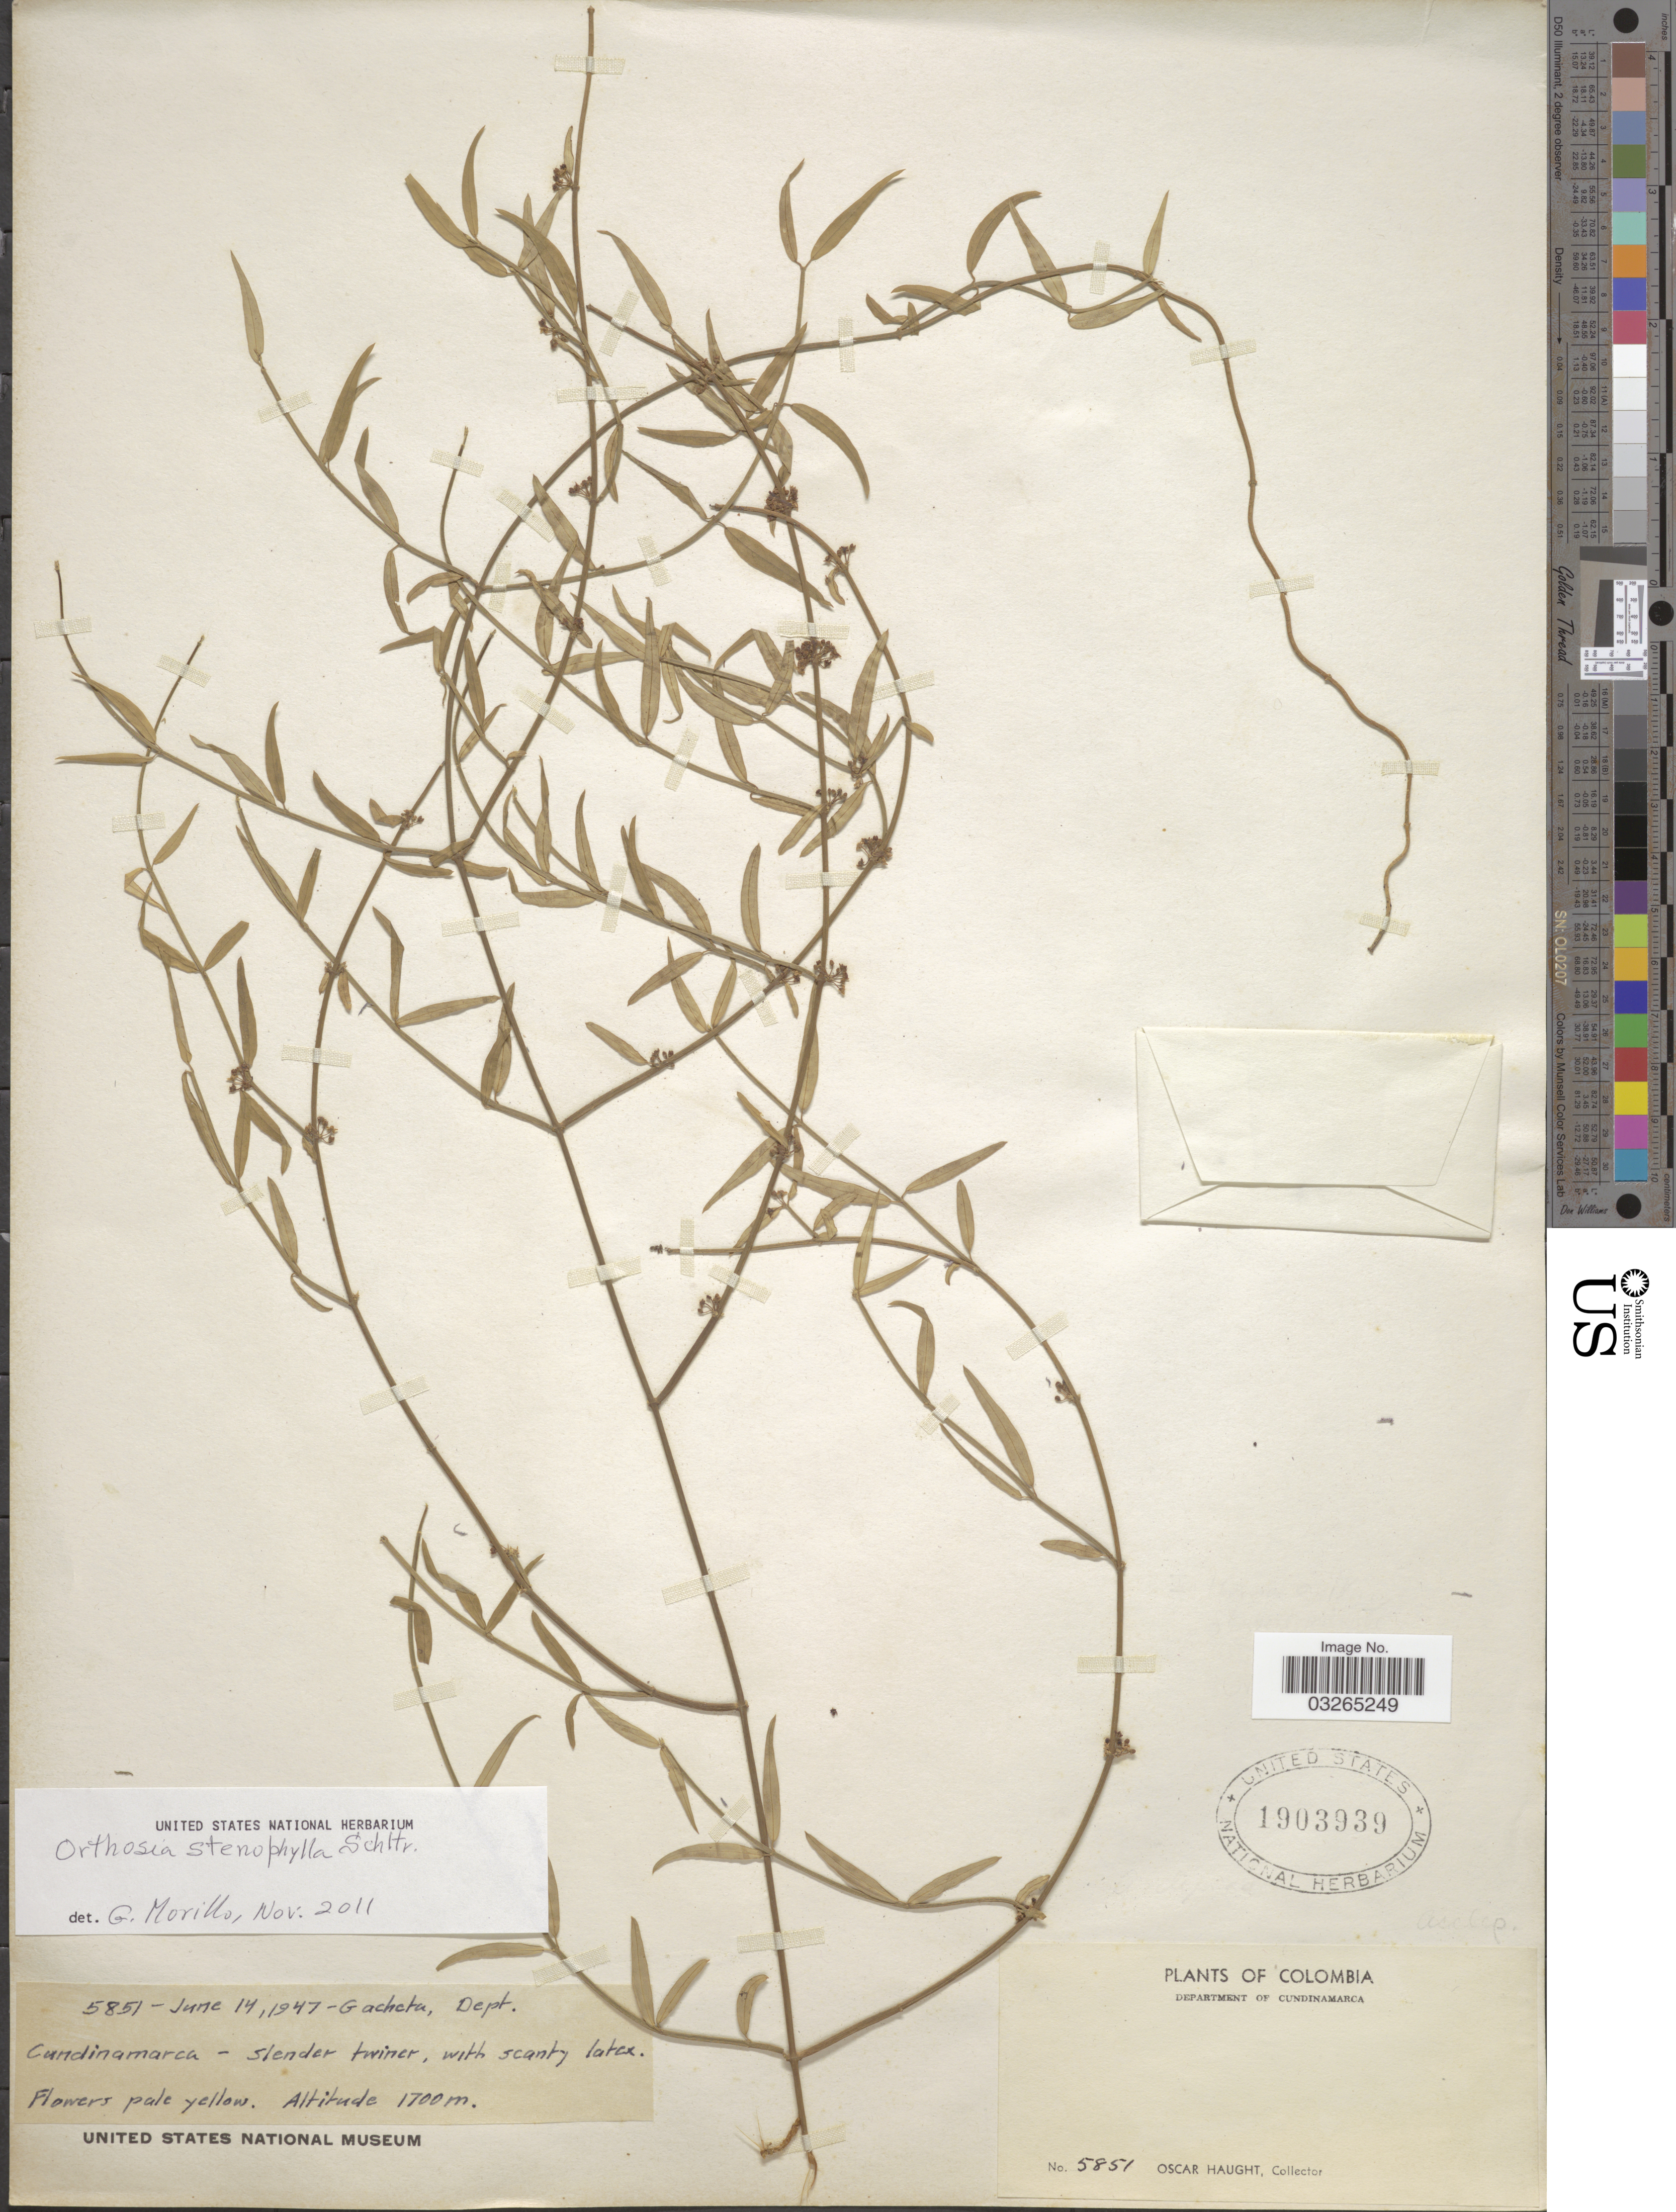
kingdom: Plantae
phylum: Tracheophyta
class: Magnoliopsida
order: Gentianales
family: Apocynaceae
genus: Orthosia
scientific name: Orthosia stenophylla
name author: Schltr.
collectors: O. L. Haught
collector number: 5851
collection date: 1947-06-14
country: Colombia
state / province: Cundinamarca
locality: Gacheta, Department of Cundinamarca.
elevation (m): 1700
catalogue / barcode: US 1903939